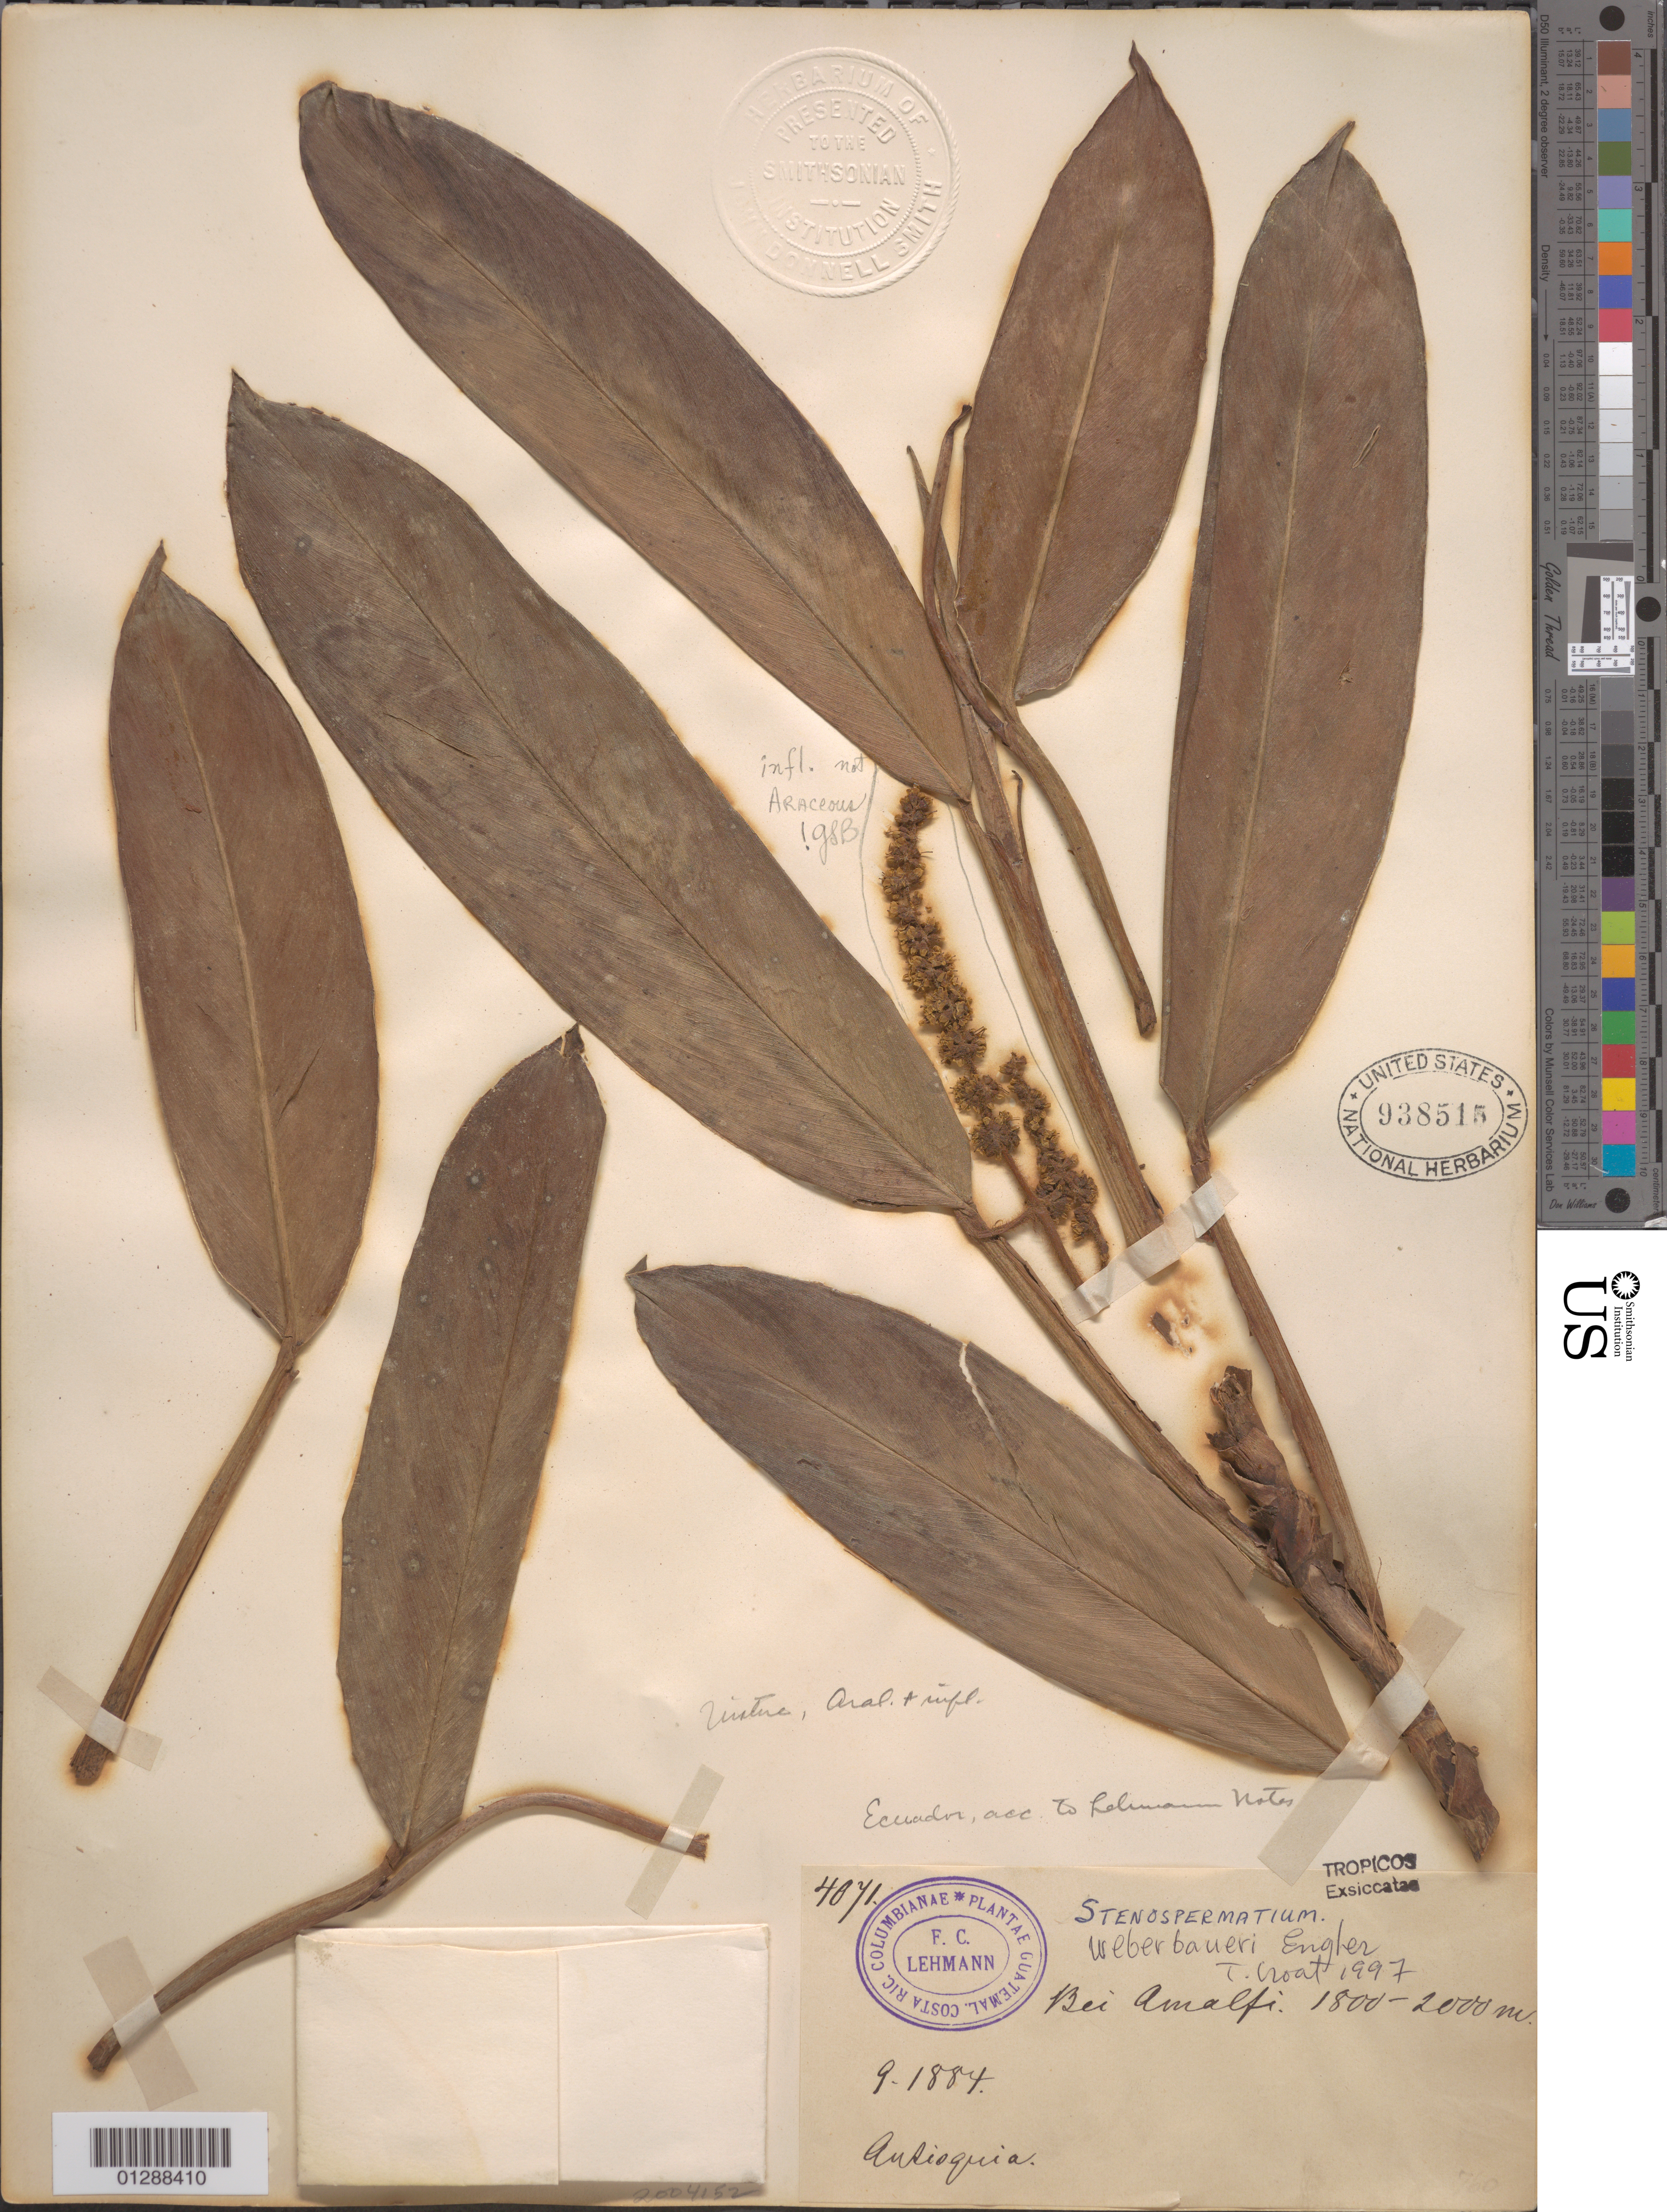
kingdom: Plantae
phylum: Tracheophyta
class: Liliopsida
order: Alismatales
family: Araceae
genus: Stenospermation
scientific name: Stenospermation weberbaueri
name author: Engl.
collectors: F. C. Lehmann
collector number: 4071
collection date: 1884-09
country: Colombia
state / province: Antioquia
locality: Bei Amalfi.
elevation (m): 1800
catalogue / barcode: US 938515